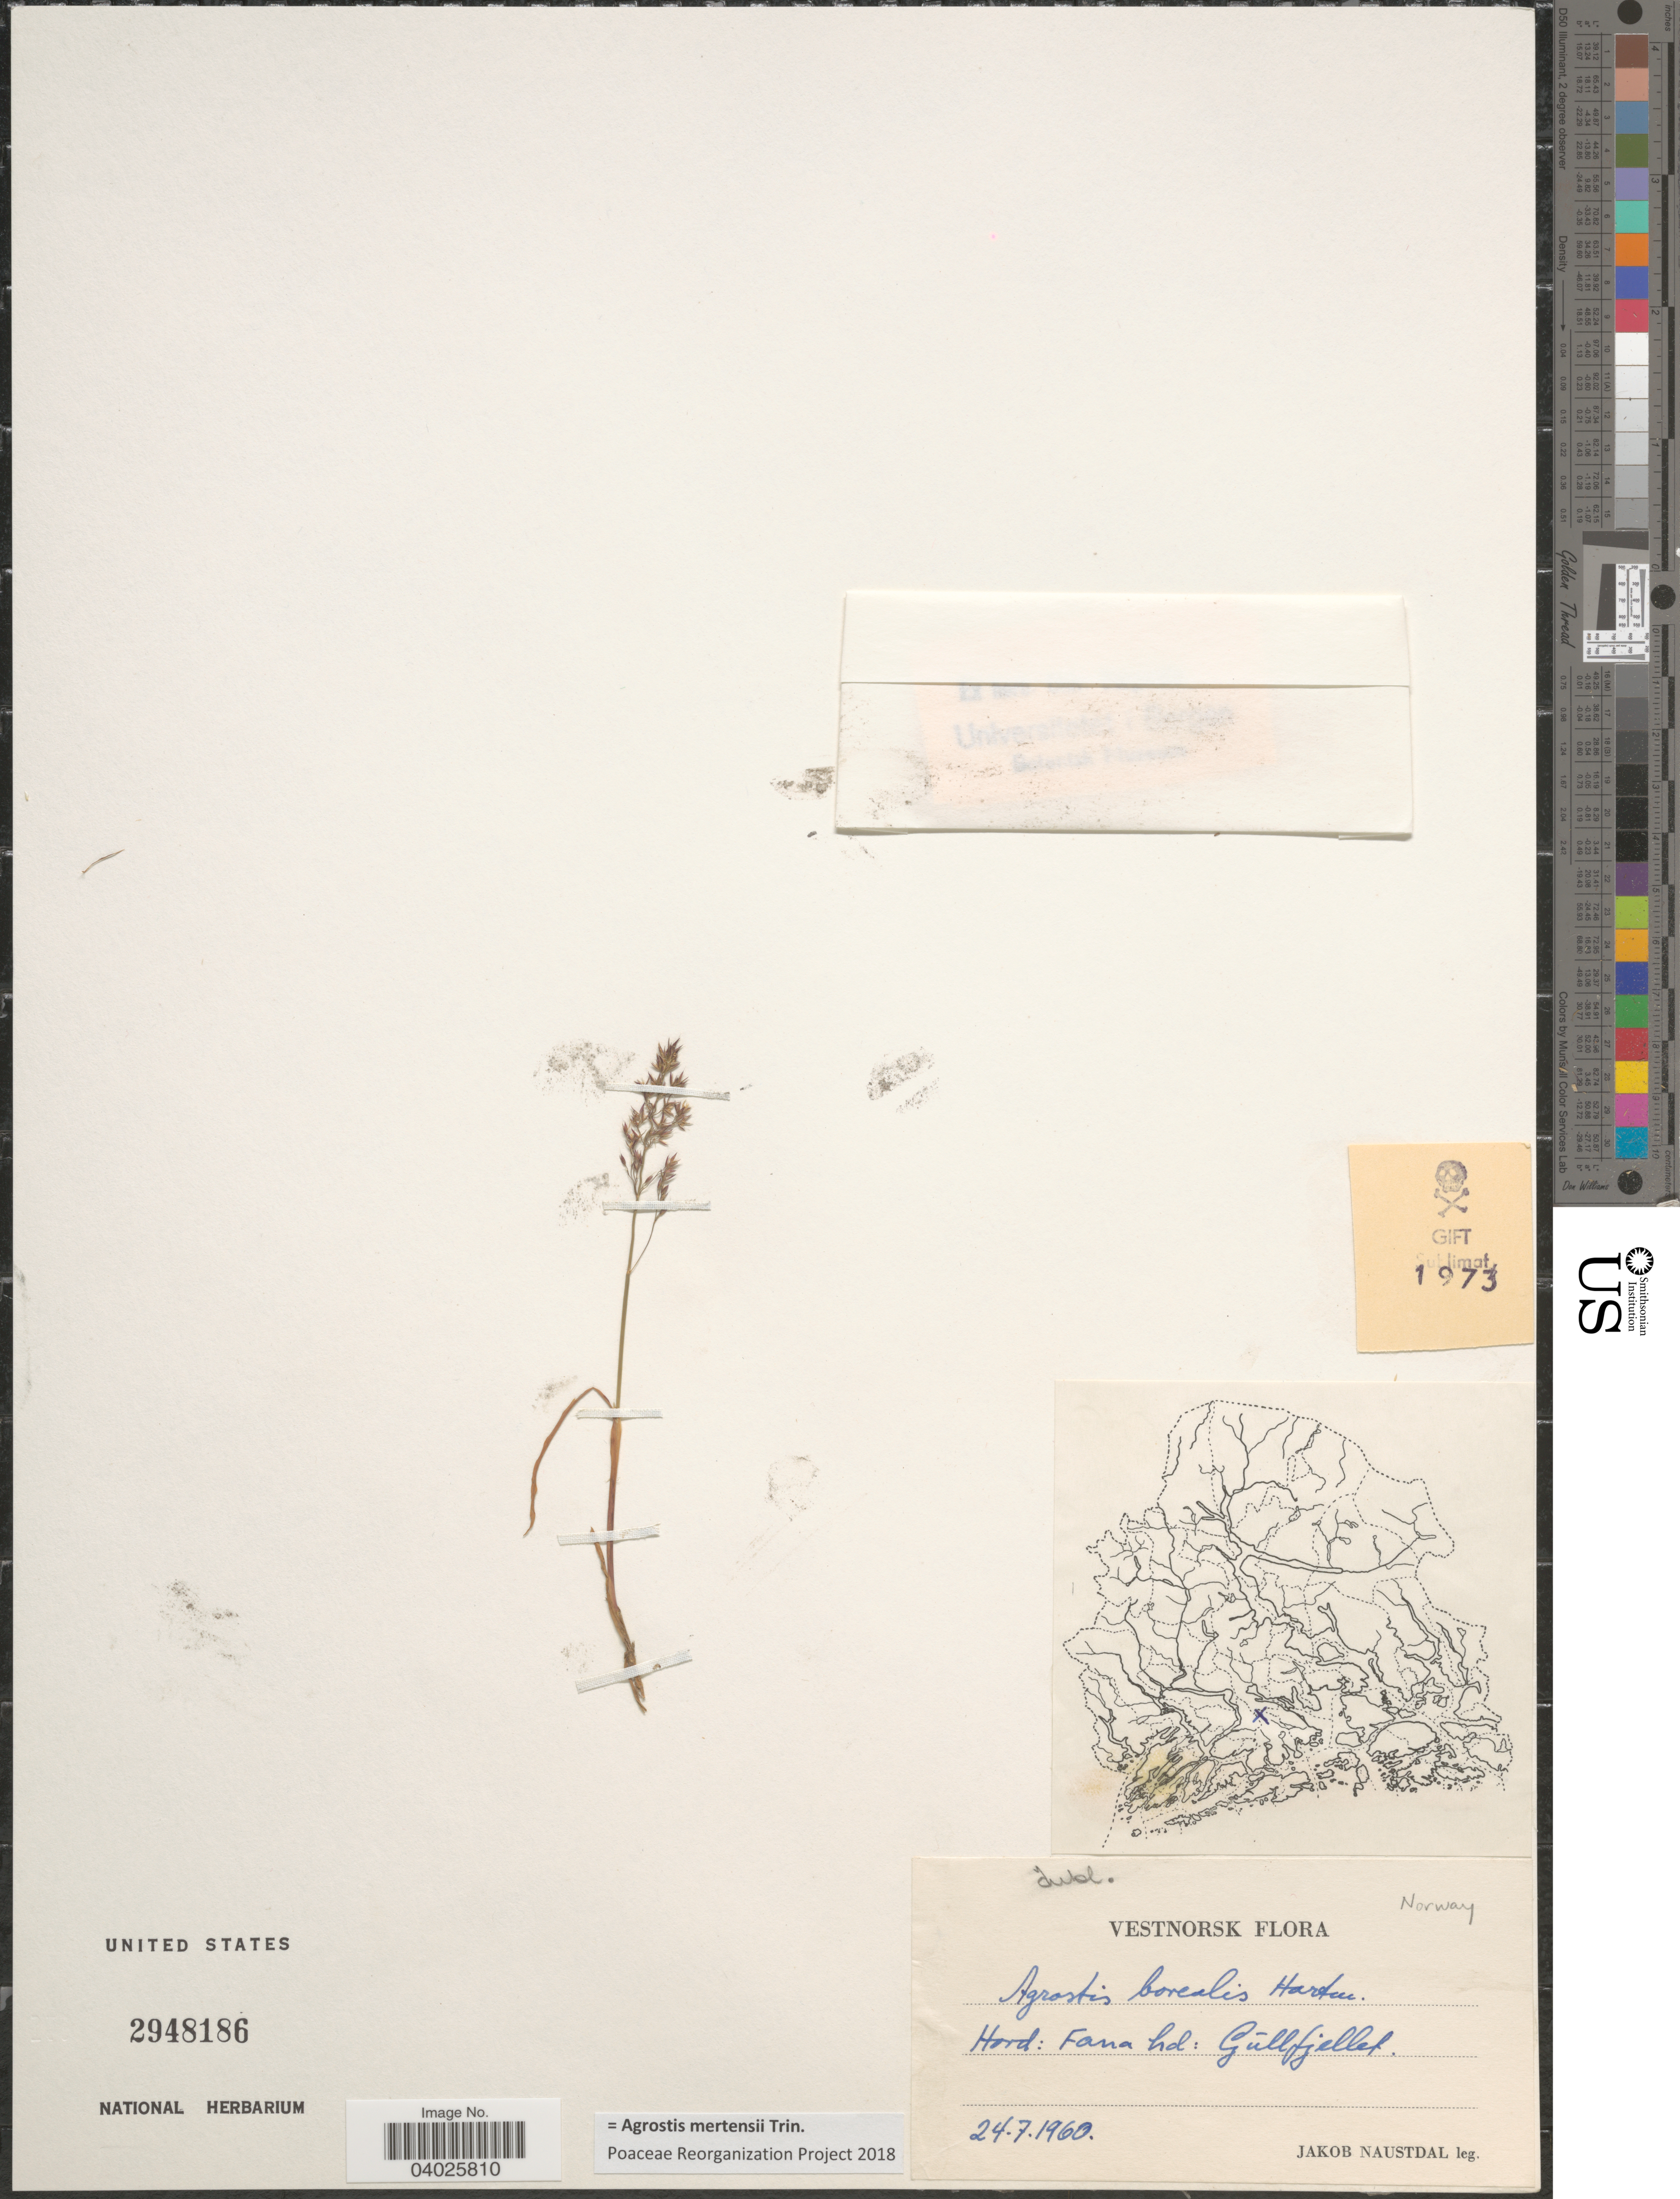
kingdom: Plantae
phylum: Tracheophyta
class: Liliopsida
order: Poales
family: Poaceae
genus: Agrostis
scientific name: Agrostis mertensii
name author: Trin.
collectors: J. Naustdal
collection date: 1960-07-24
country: Norway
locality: Vestnorsk. Hord: Fana hd: Güllfjellet.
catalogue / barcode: US 2948186